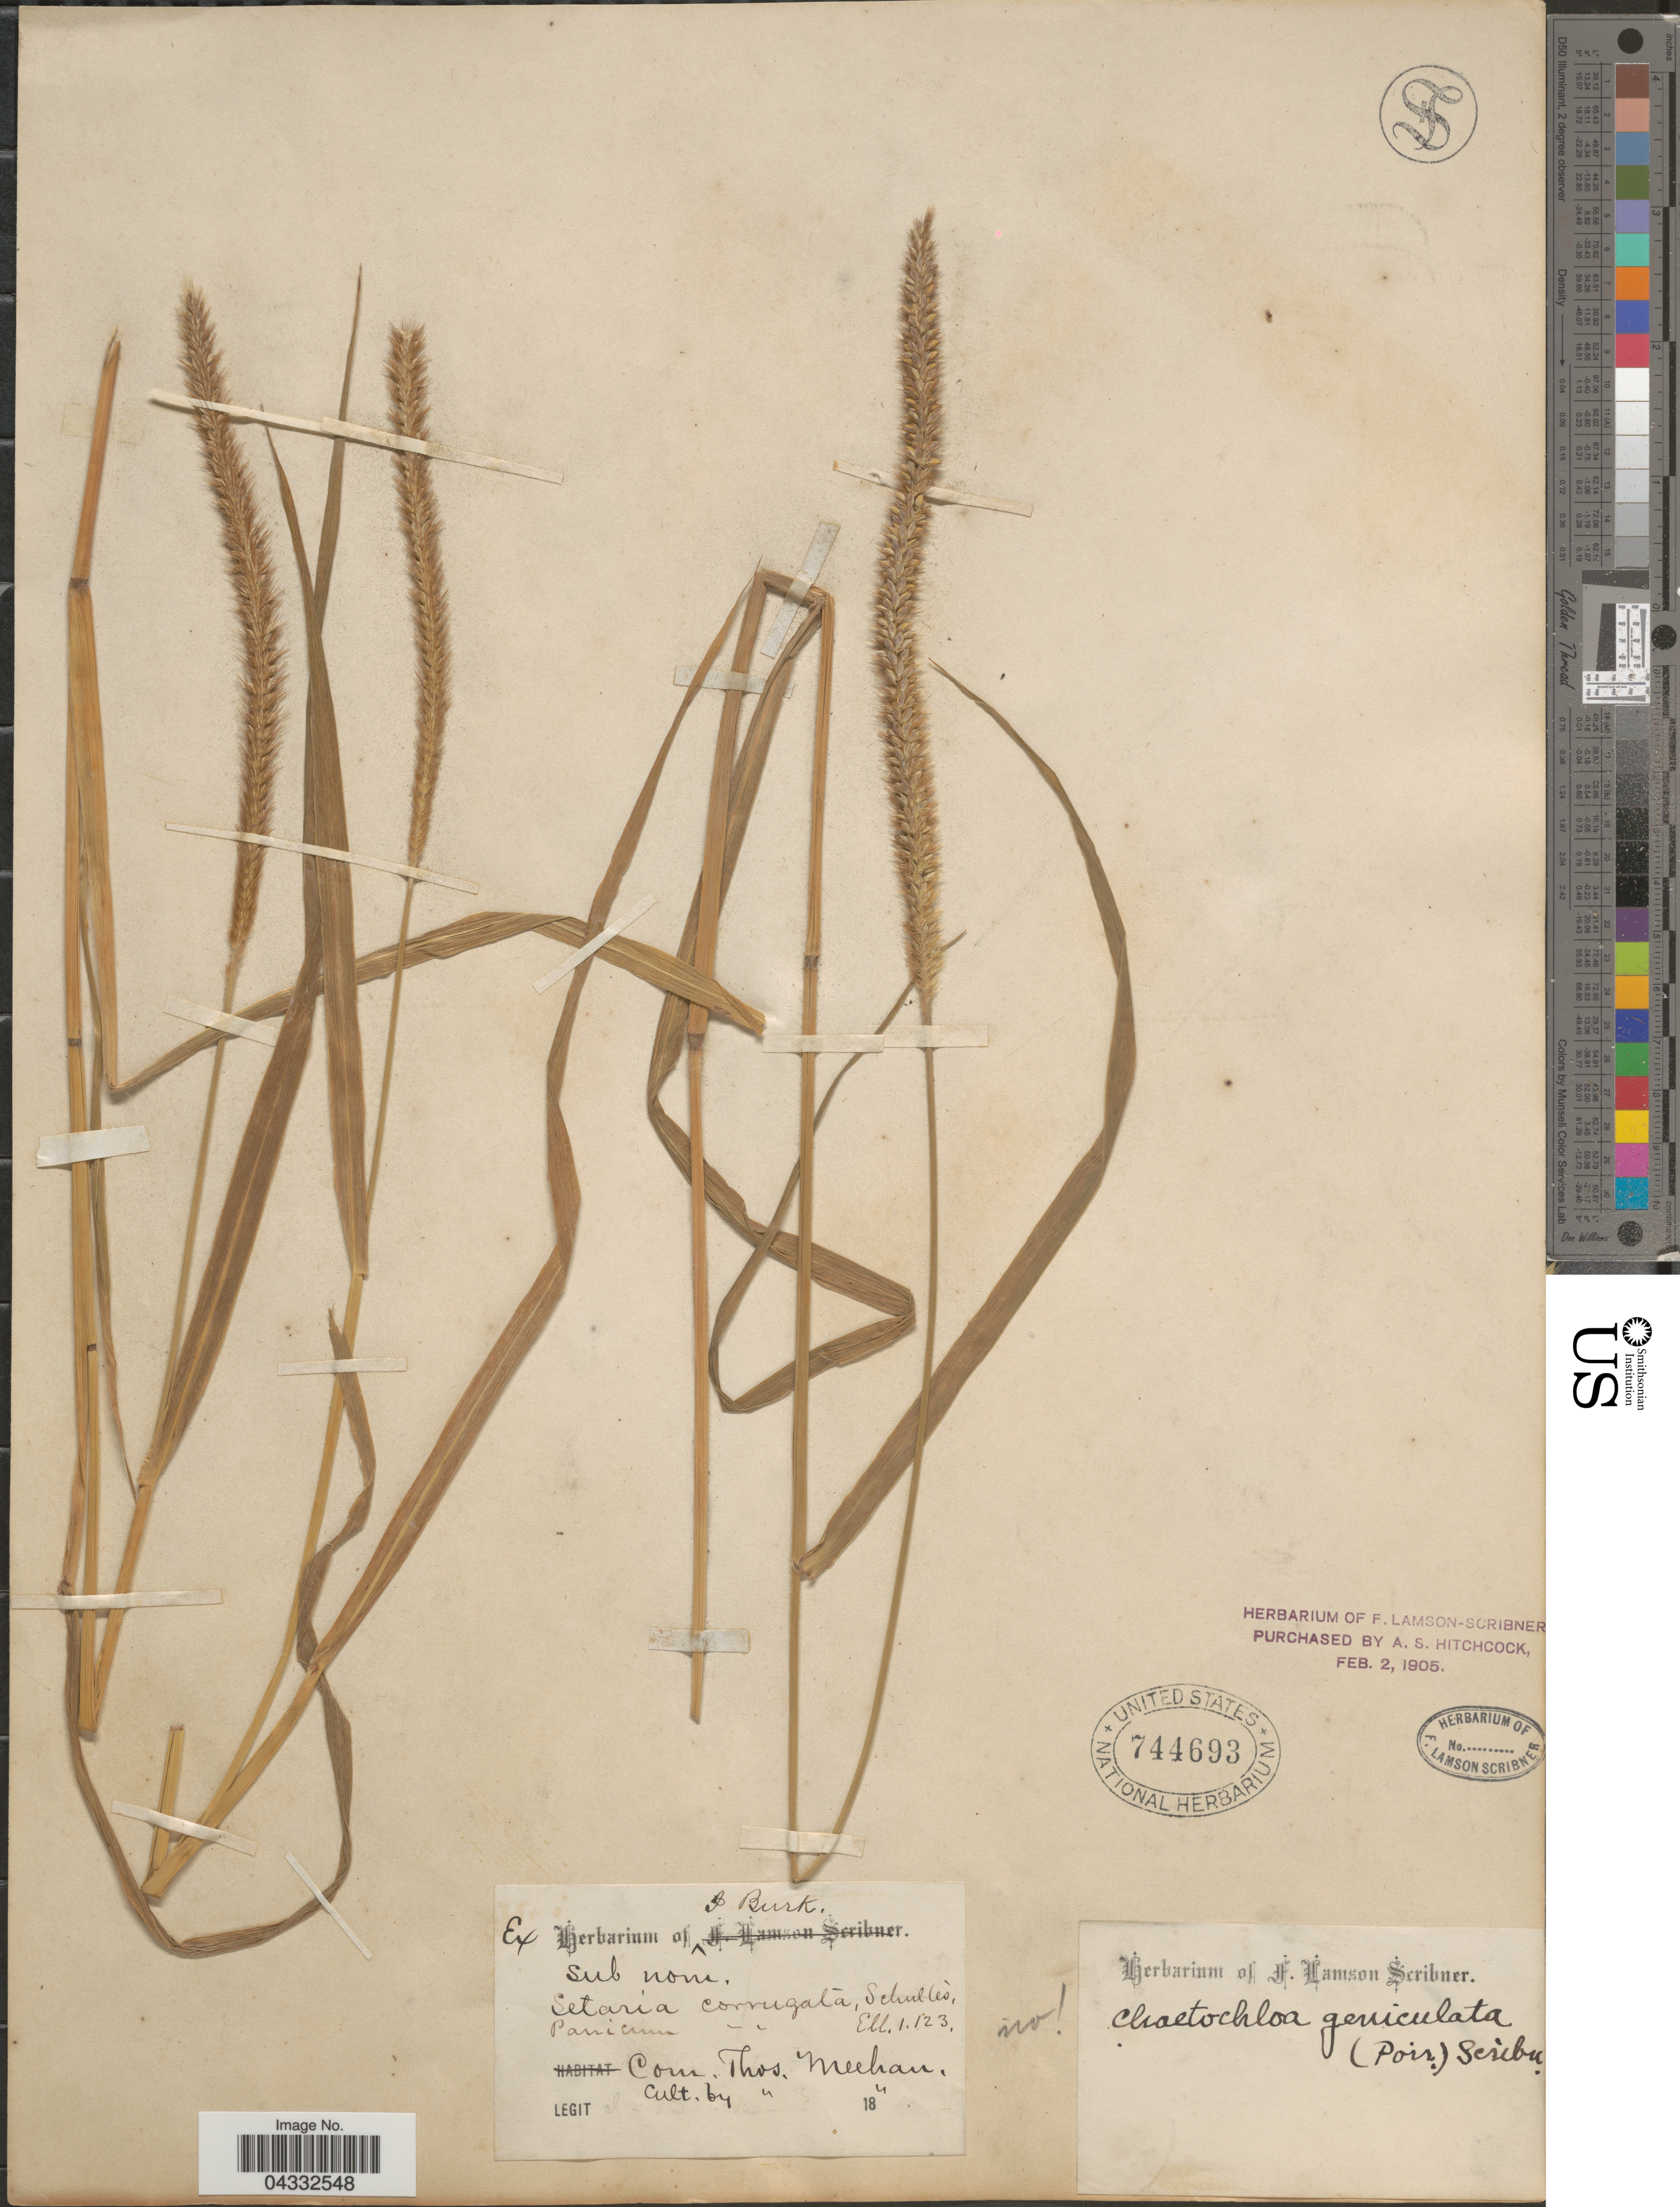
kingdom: Plantae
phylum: Tracheophyta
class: Liliopsida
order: Poales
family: Poaceae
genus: Setaria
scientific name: Setaria sp.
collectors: T. Meehan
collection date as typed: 18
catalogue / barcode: US 744693